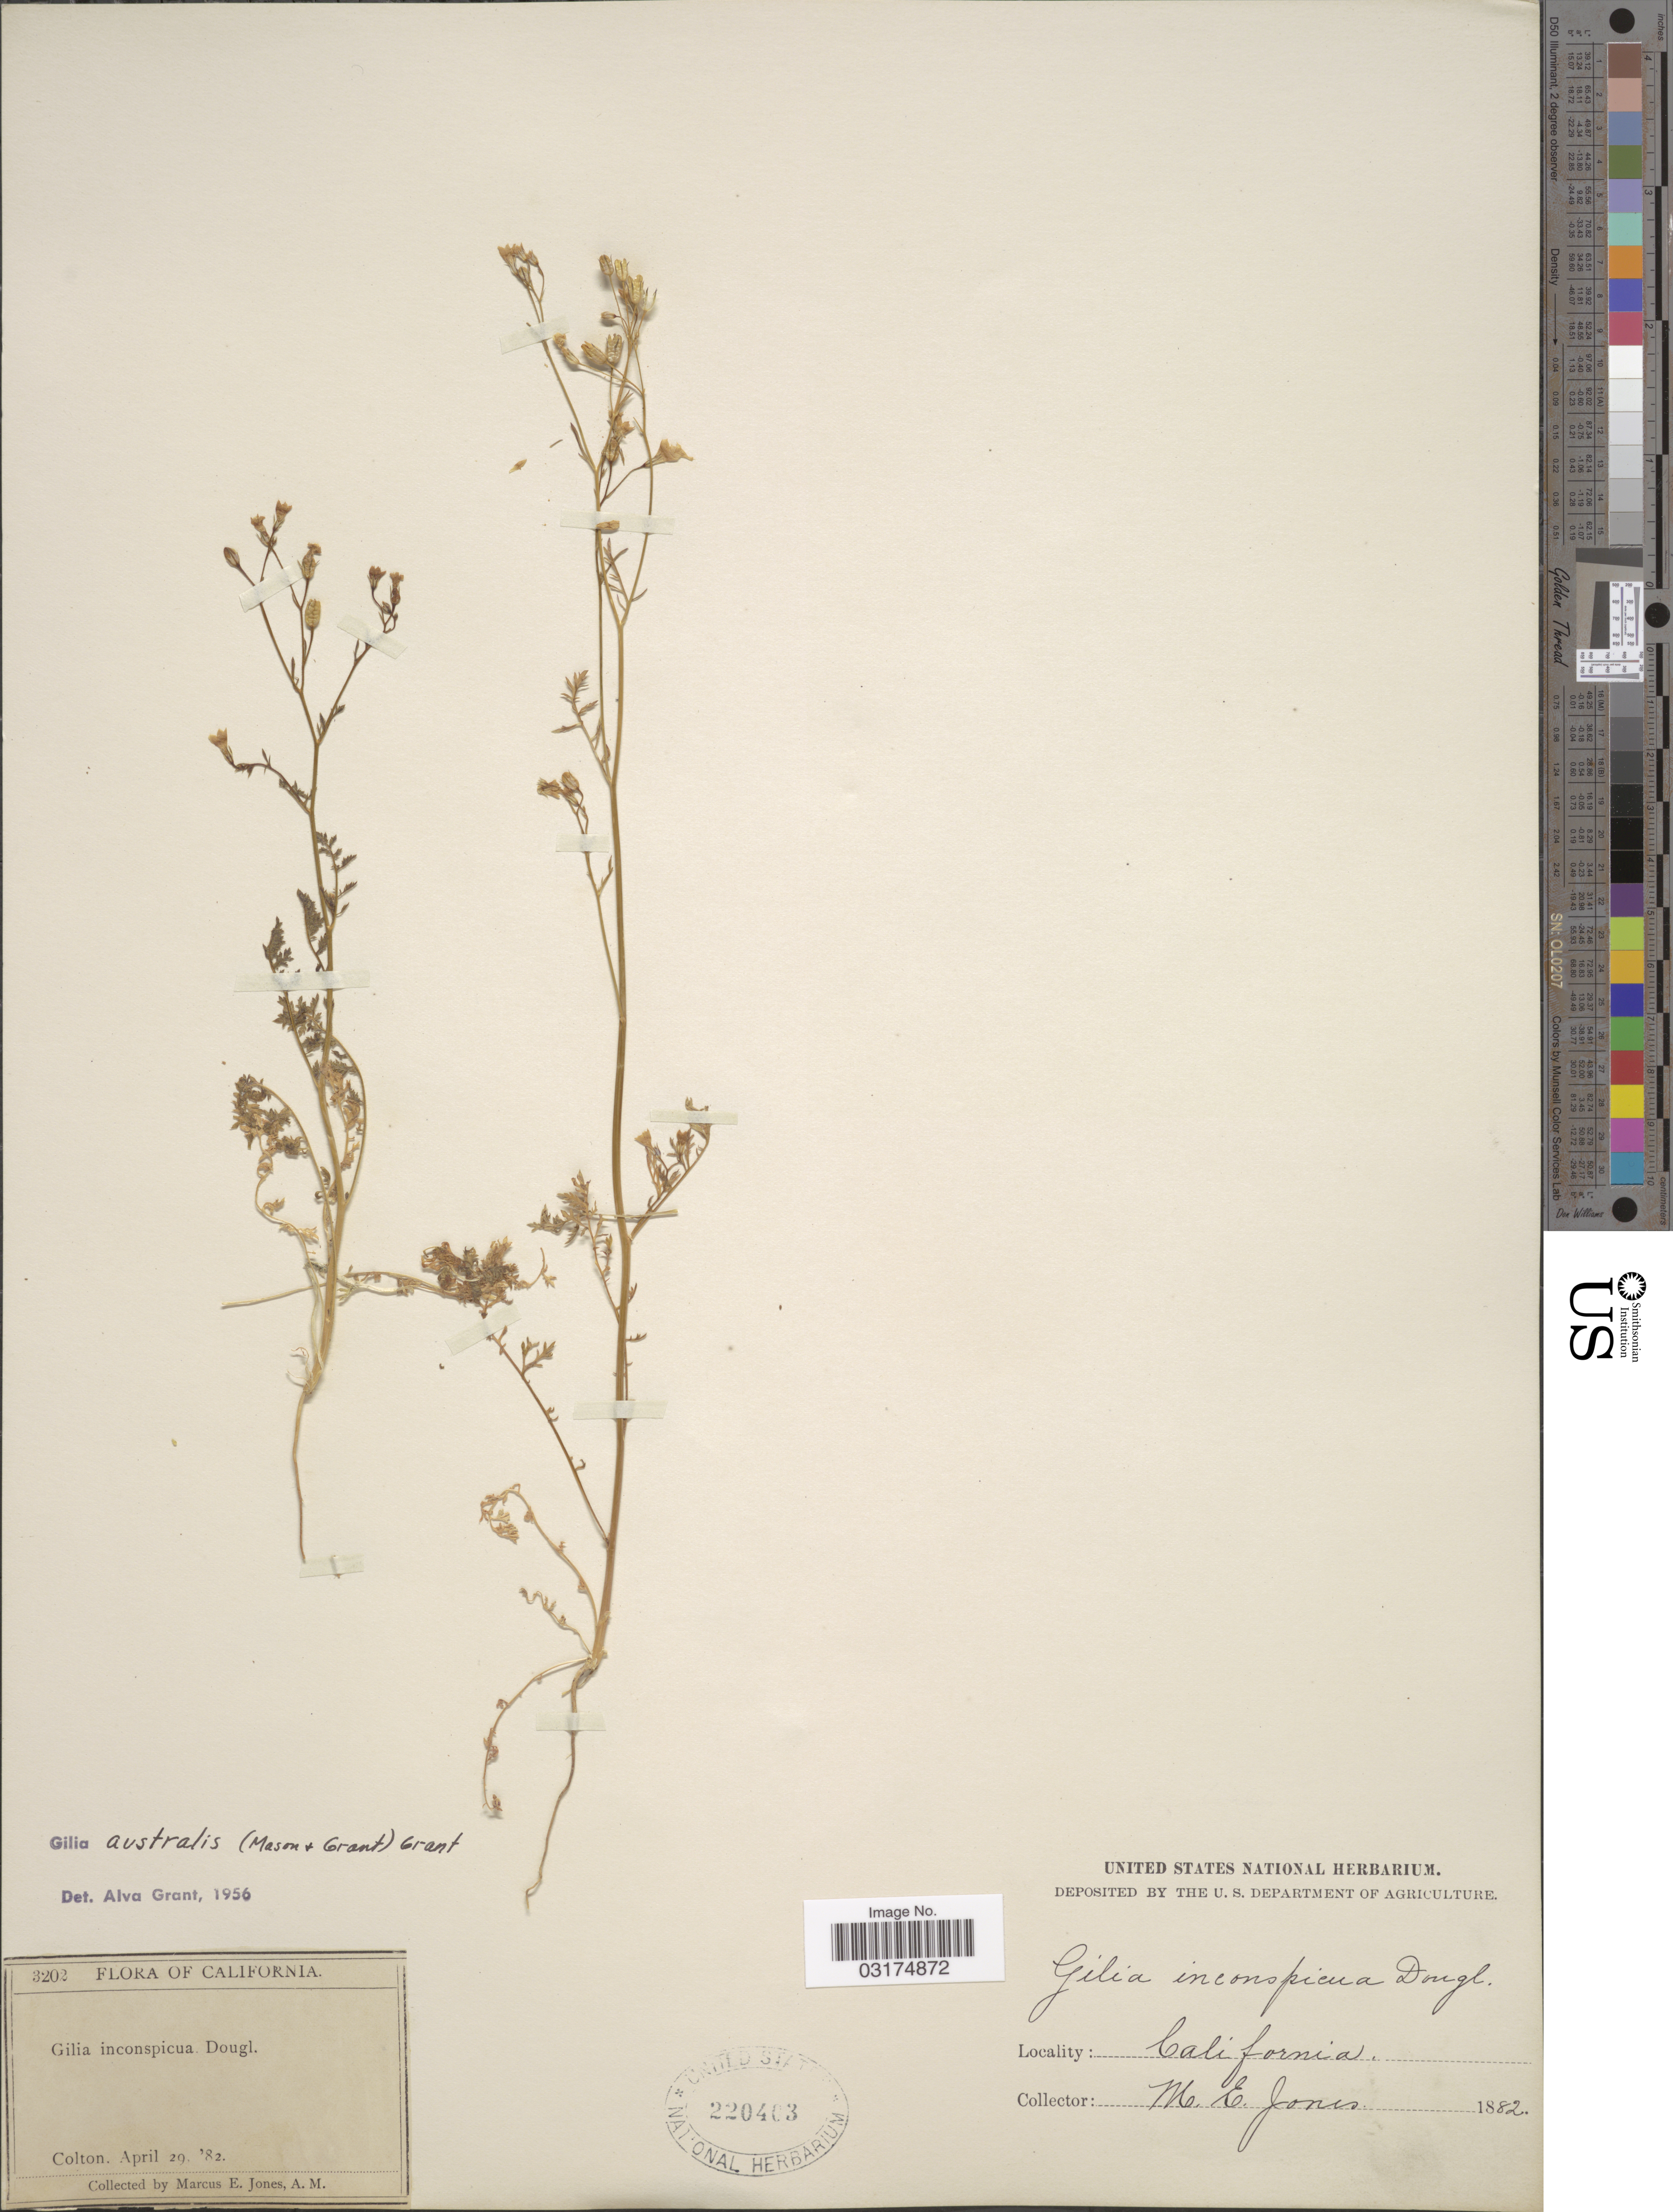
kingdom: Plantae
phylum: Tracheophyta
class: Magnoliopsida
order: Ericales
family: Polemoniaceae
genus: Saltugilia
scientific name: Saltugilia australis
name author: (H. Mason & A.D. Grant) L.A. Johnson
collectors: M. E. Jones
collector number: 3202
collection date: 1882-04-29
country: United States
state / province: California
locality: Colton.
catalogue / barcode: US 220403